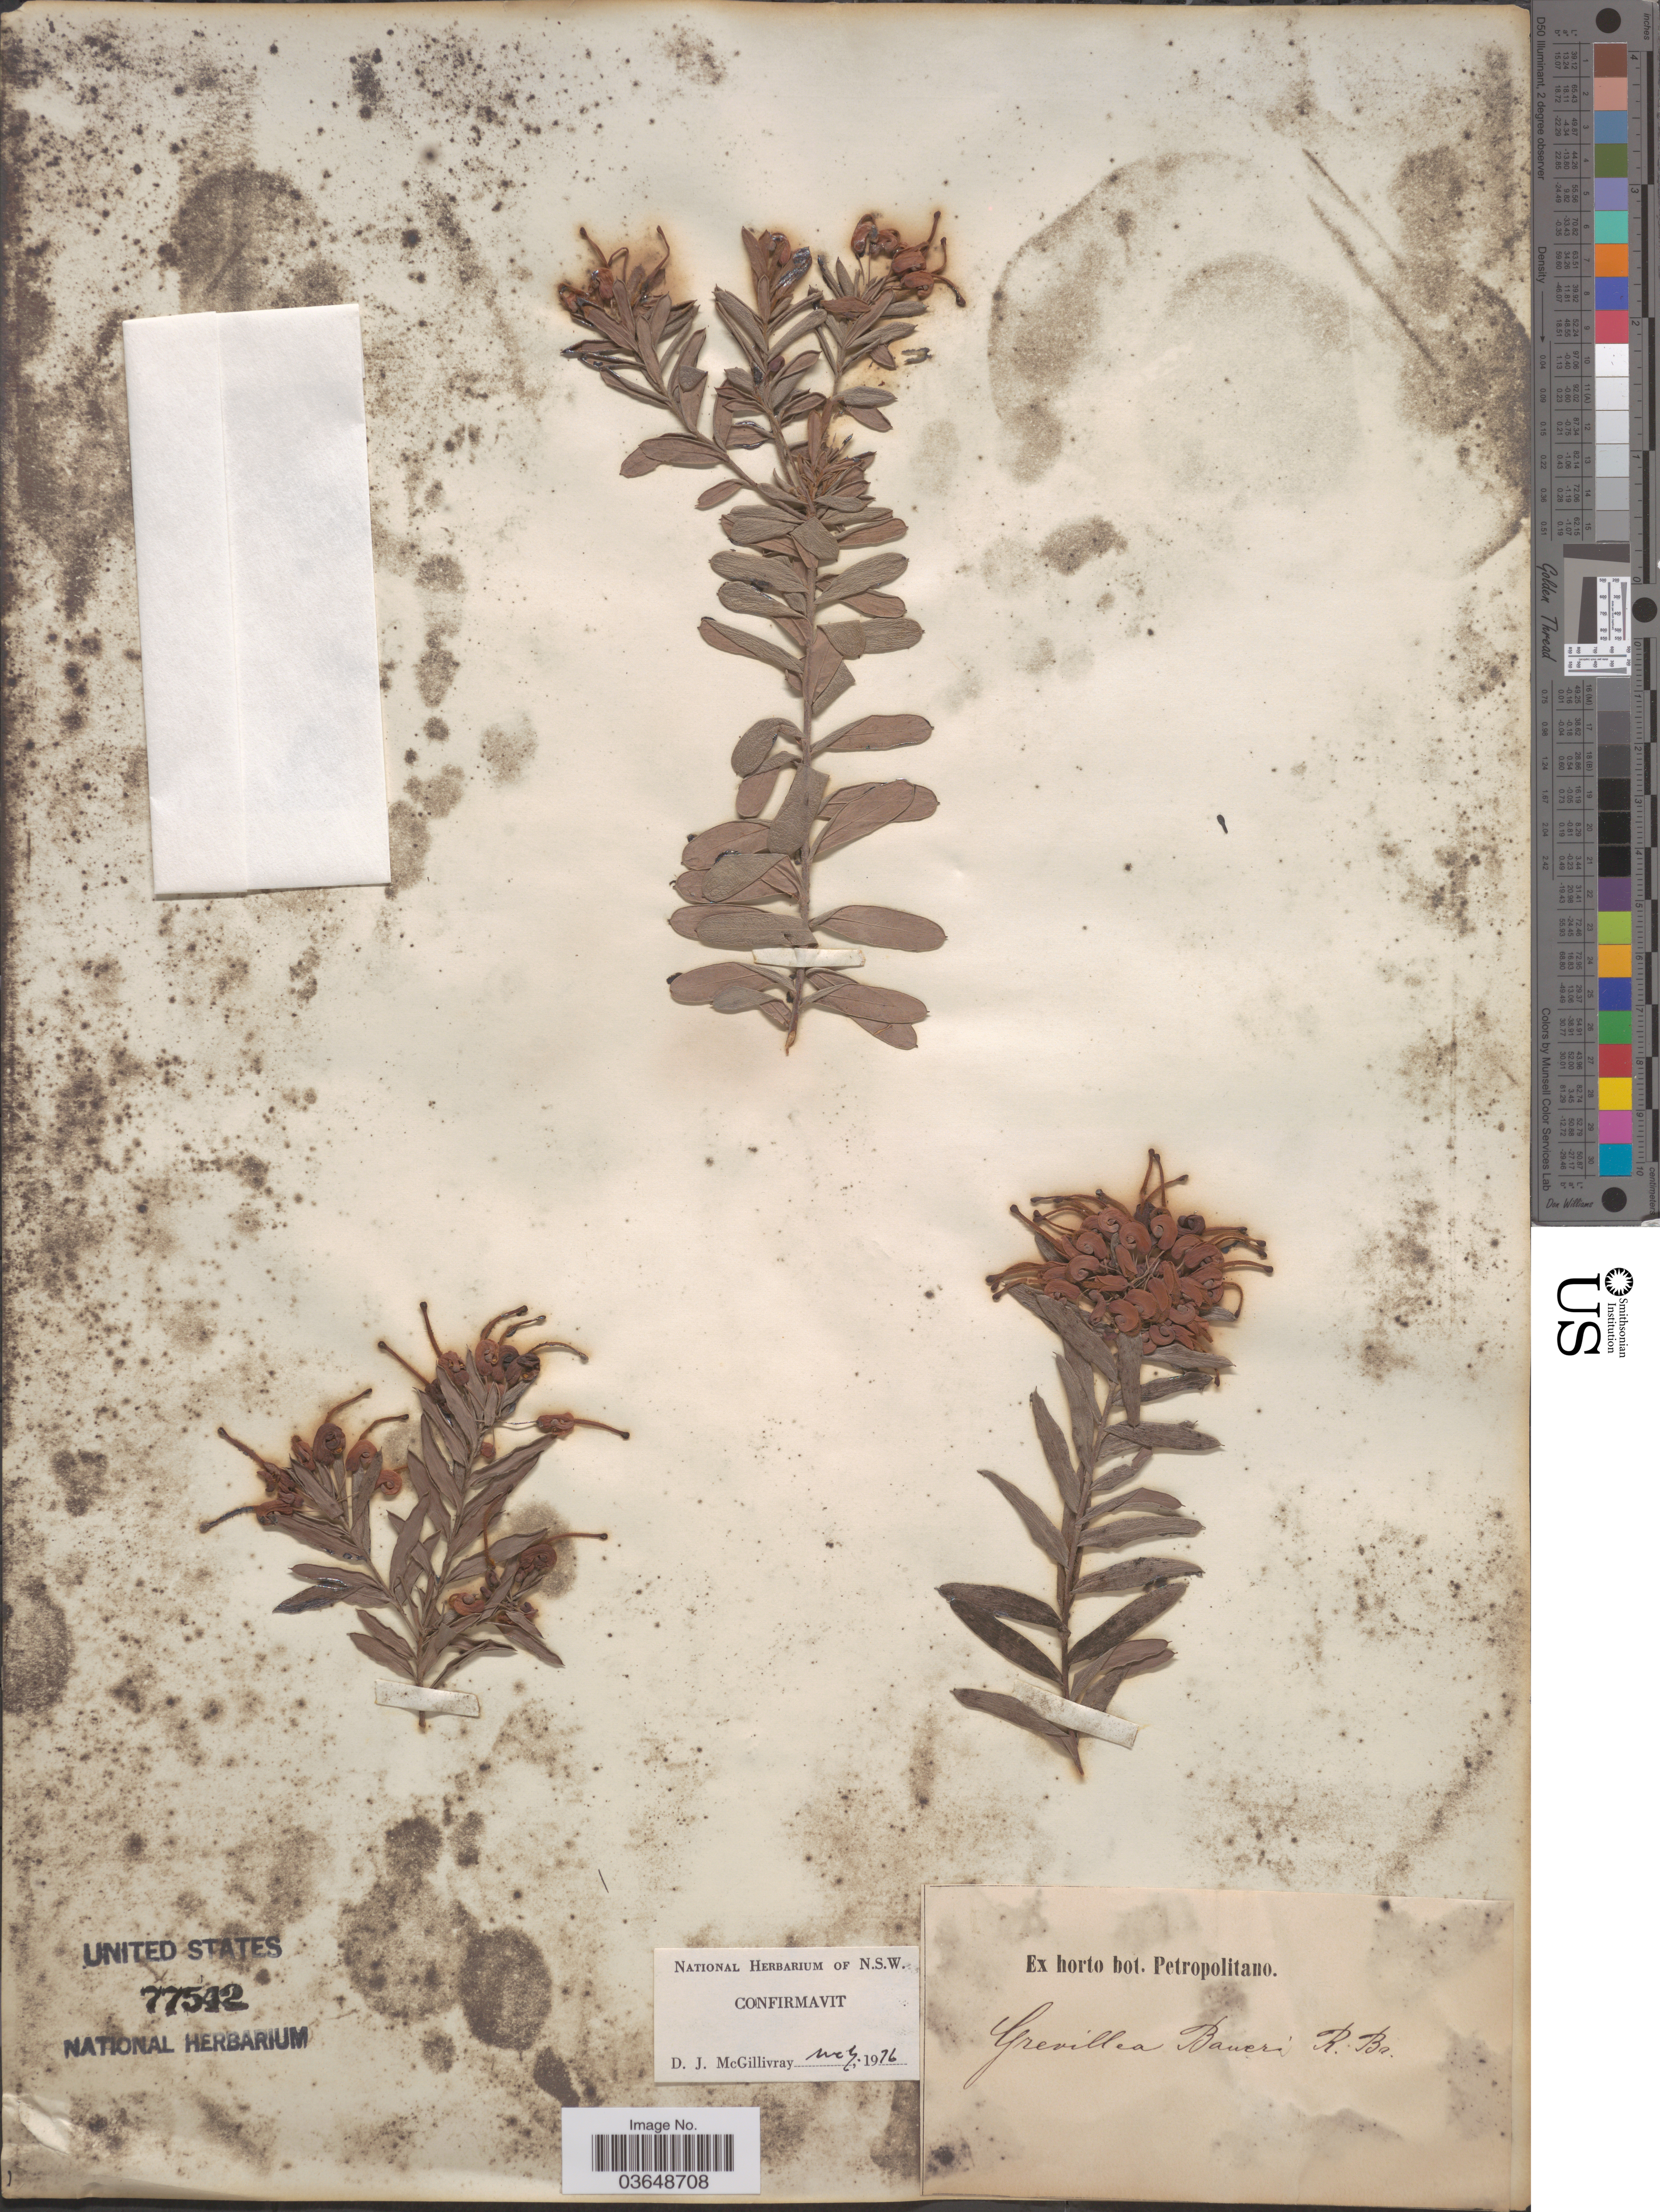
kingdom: Plantae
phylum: Tracheophyta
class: Magnoliopsida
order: Proteales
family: Proteaceae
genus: Grevillea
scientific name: Grevillea baueri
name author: R. Br.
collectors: ex Herb. bot. Petropolitano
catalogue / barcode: US 77542